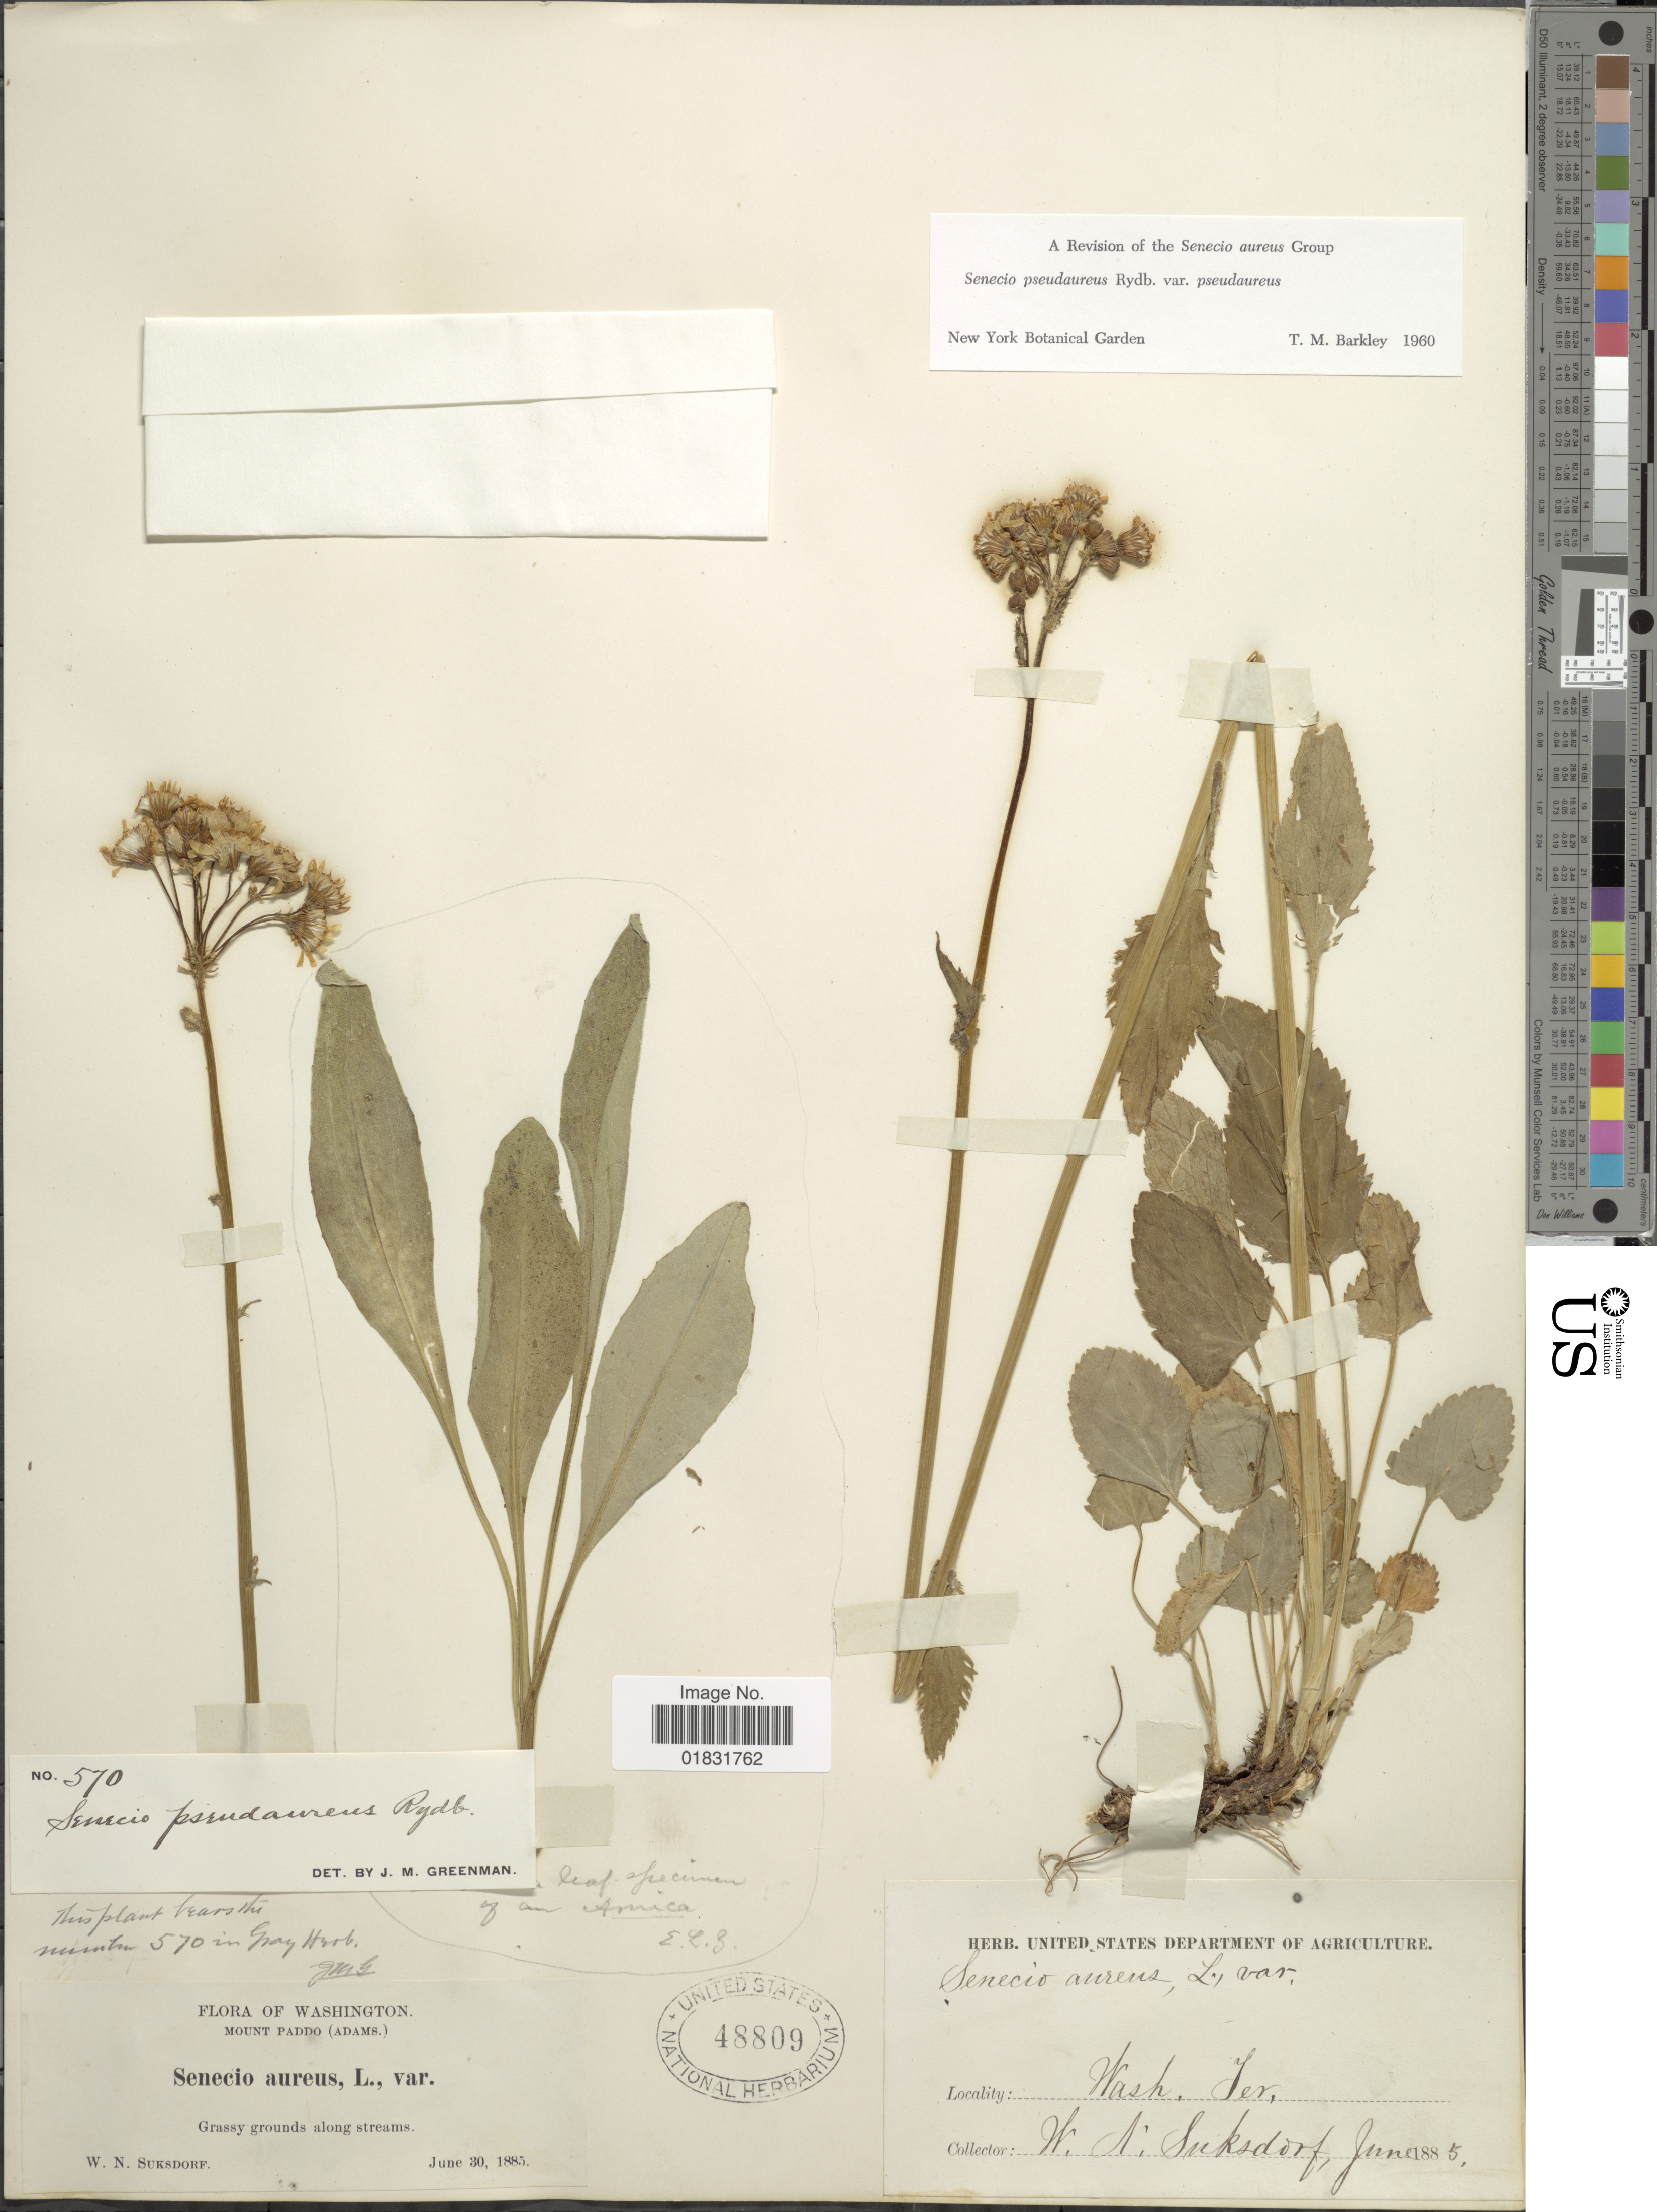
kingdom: Plantae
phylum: Tracheophyta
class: Magnoliopsida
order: Asterales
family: Asteraceae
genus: Packera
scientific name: Packera pseudaurea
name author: (Rydb.) W.A. Weber & Á. Löve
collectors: W. N. Suksdorf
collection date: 1885-06-30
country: United States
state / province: Washington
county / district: Skamania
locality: Mount Paddo (Adams) Grassy grounds along streams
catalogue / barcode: US 48809